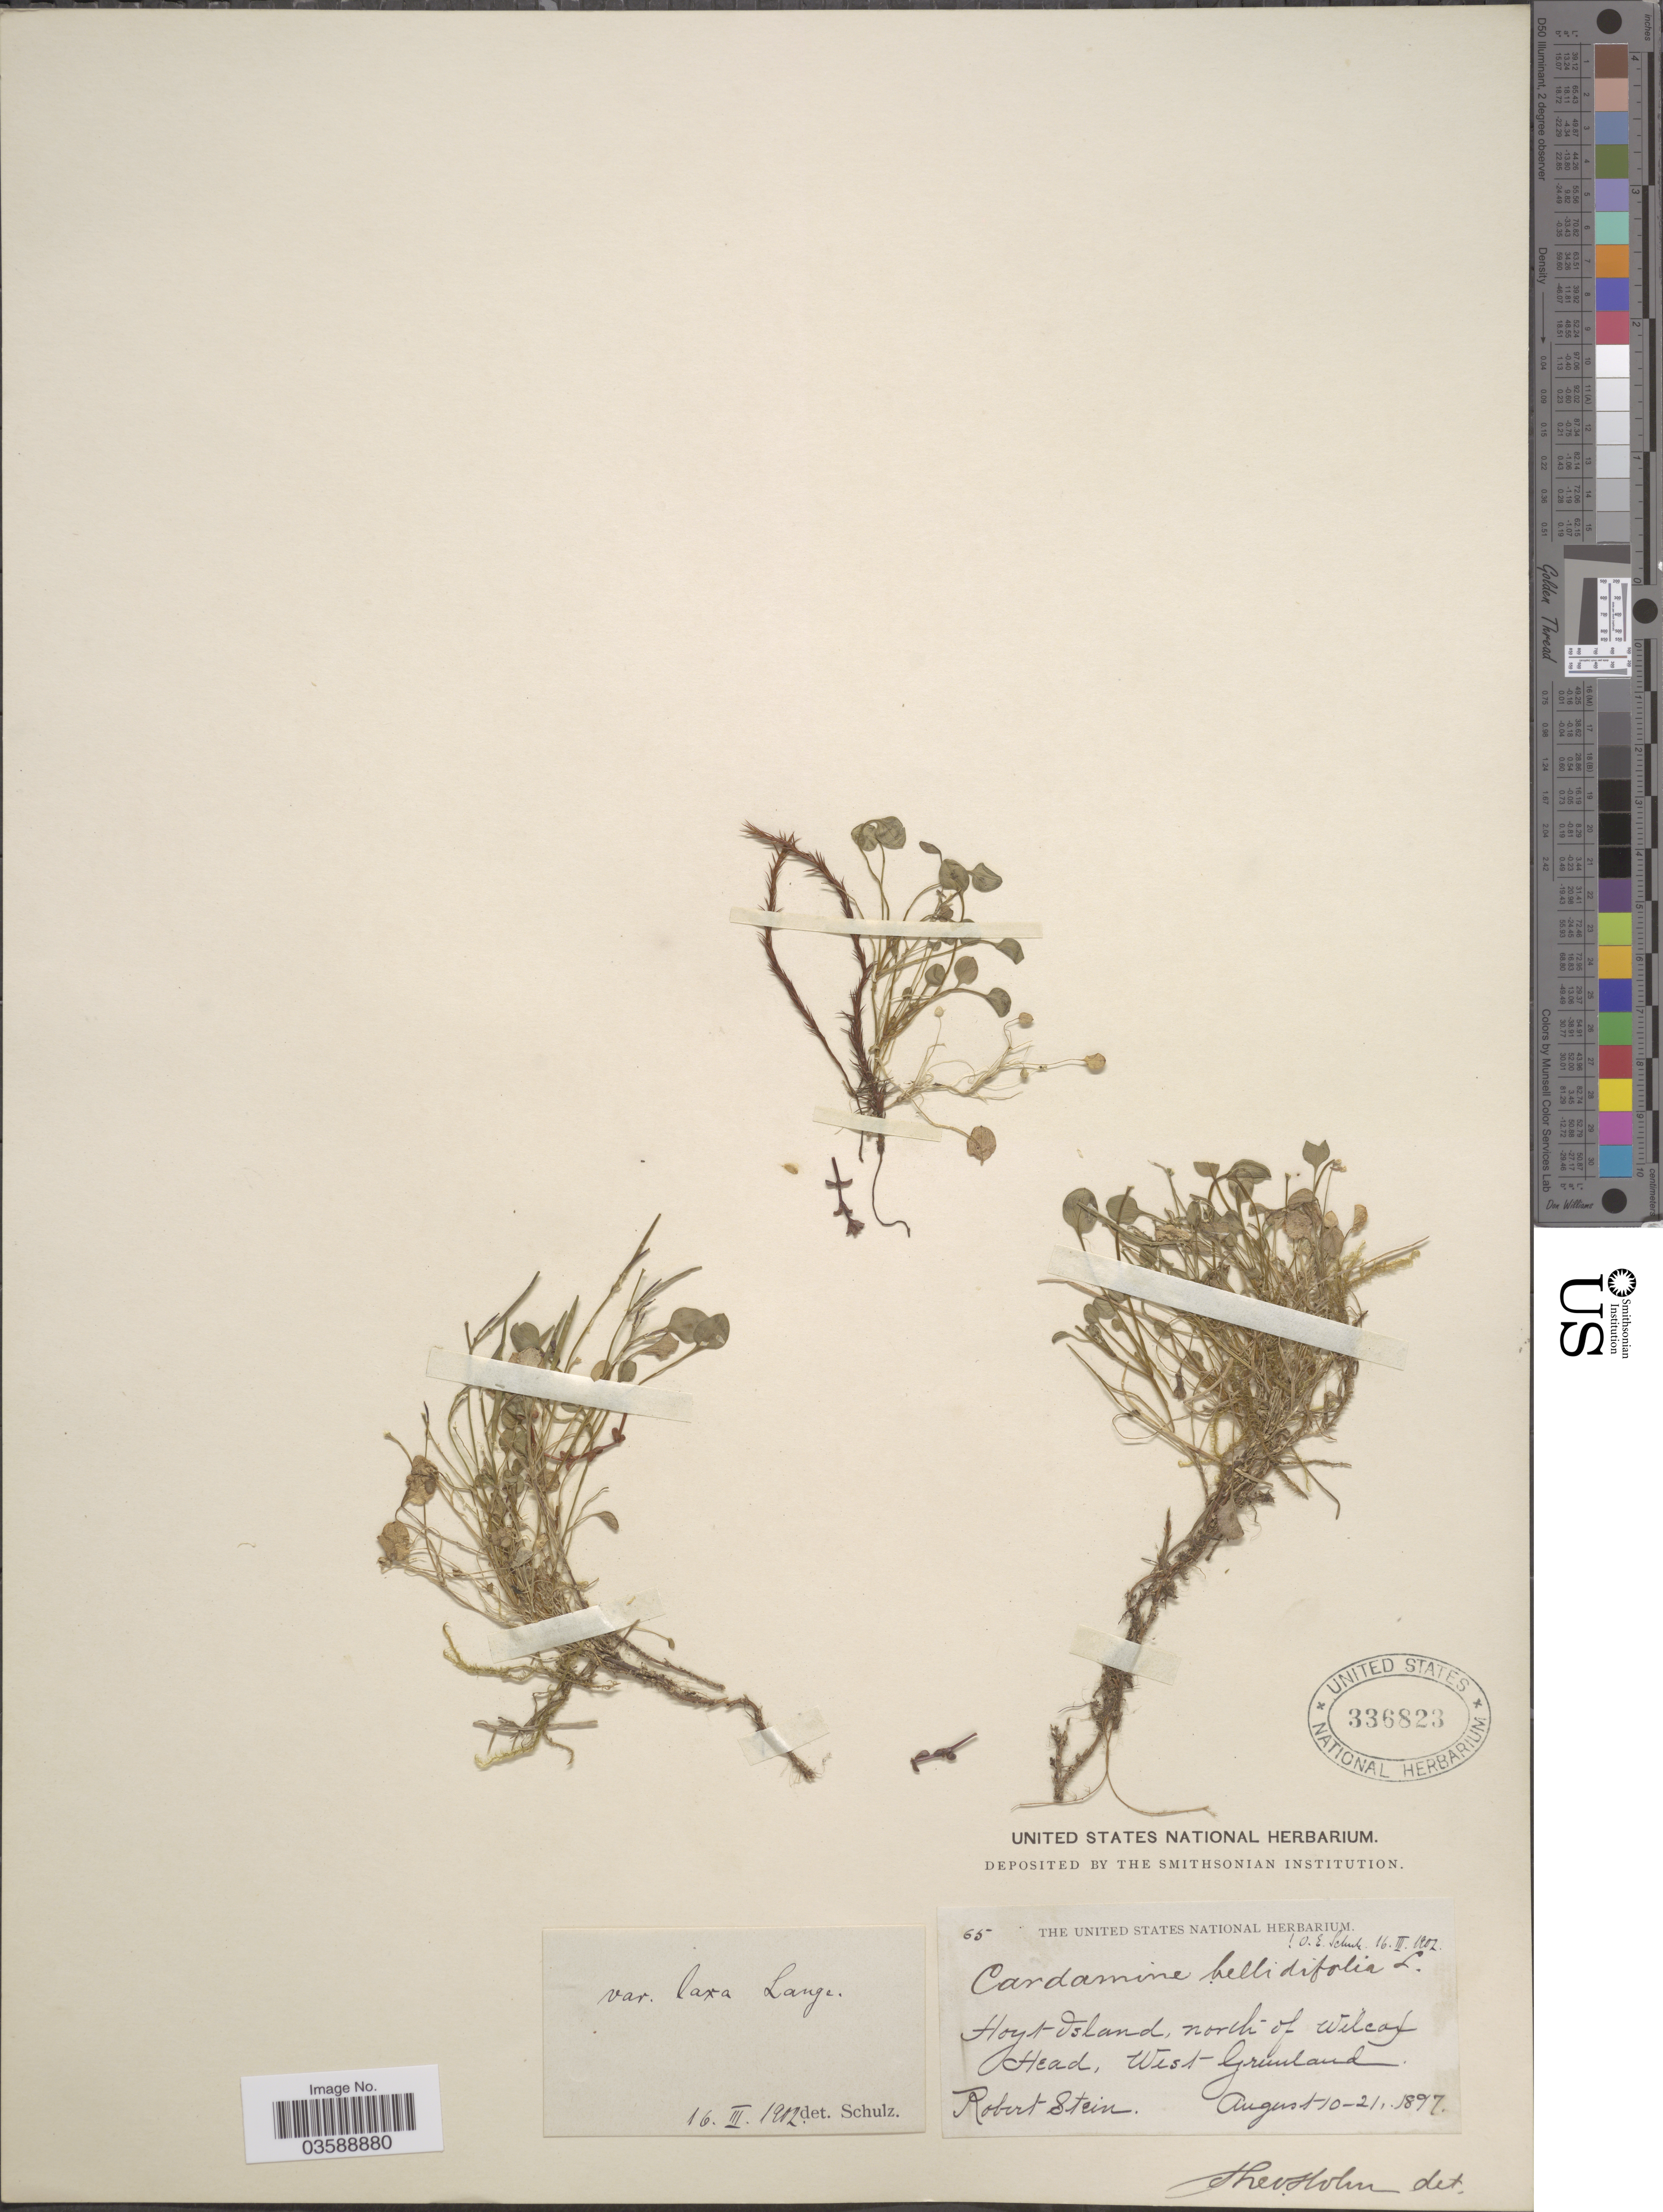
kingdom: Plantae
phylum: Tracheophyta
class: Magnoliopsida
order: Brassicales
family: Brassicaceae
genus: Cardamine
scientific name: Cardamine bellidifolia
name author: L.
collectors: R. Stein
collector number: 65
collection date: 1897-08-10/1897-08-21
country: Greenland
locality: Hoyt Island, north of Wilcox Head, West Greenland.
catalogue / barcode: US 336823